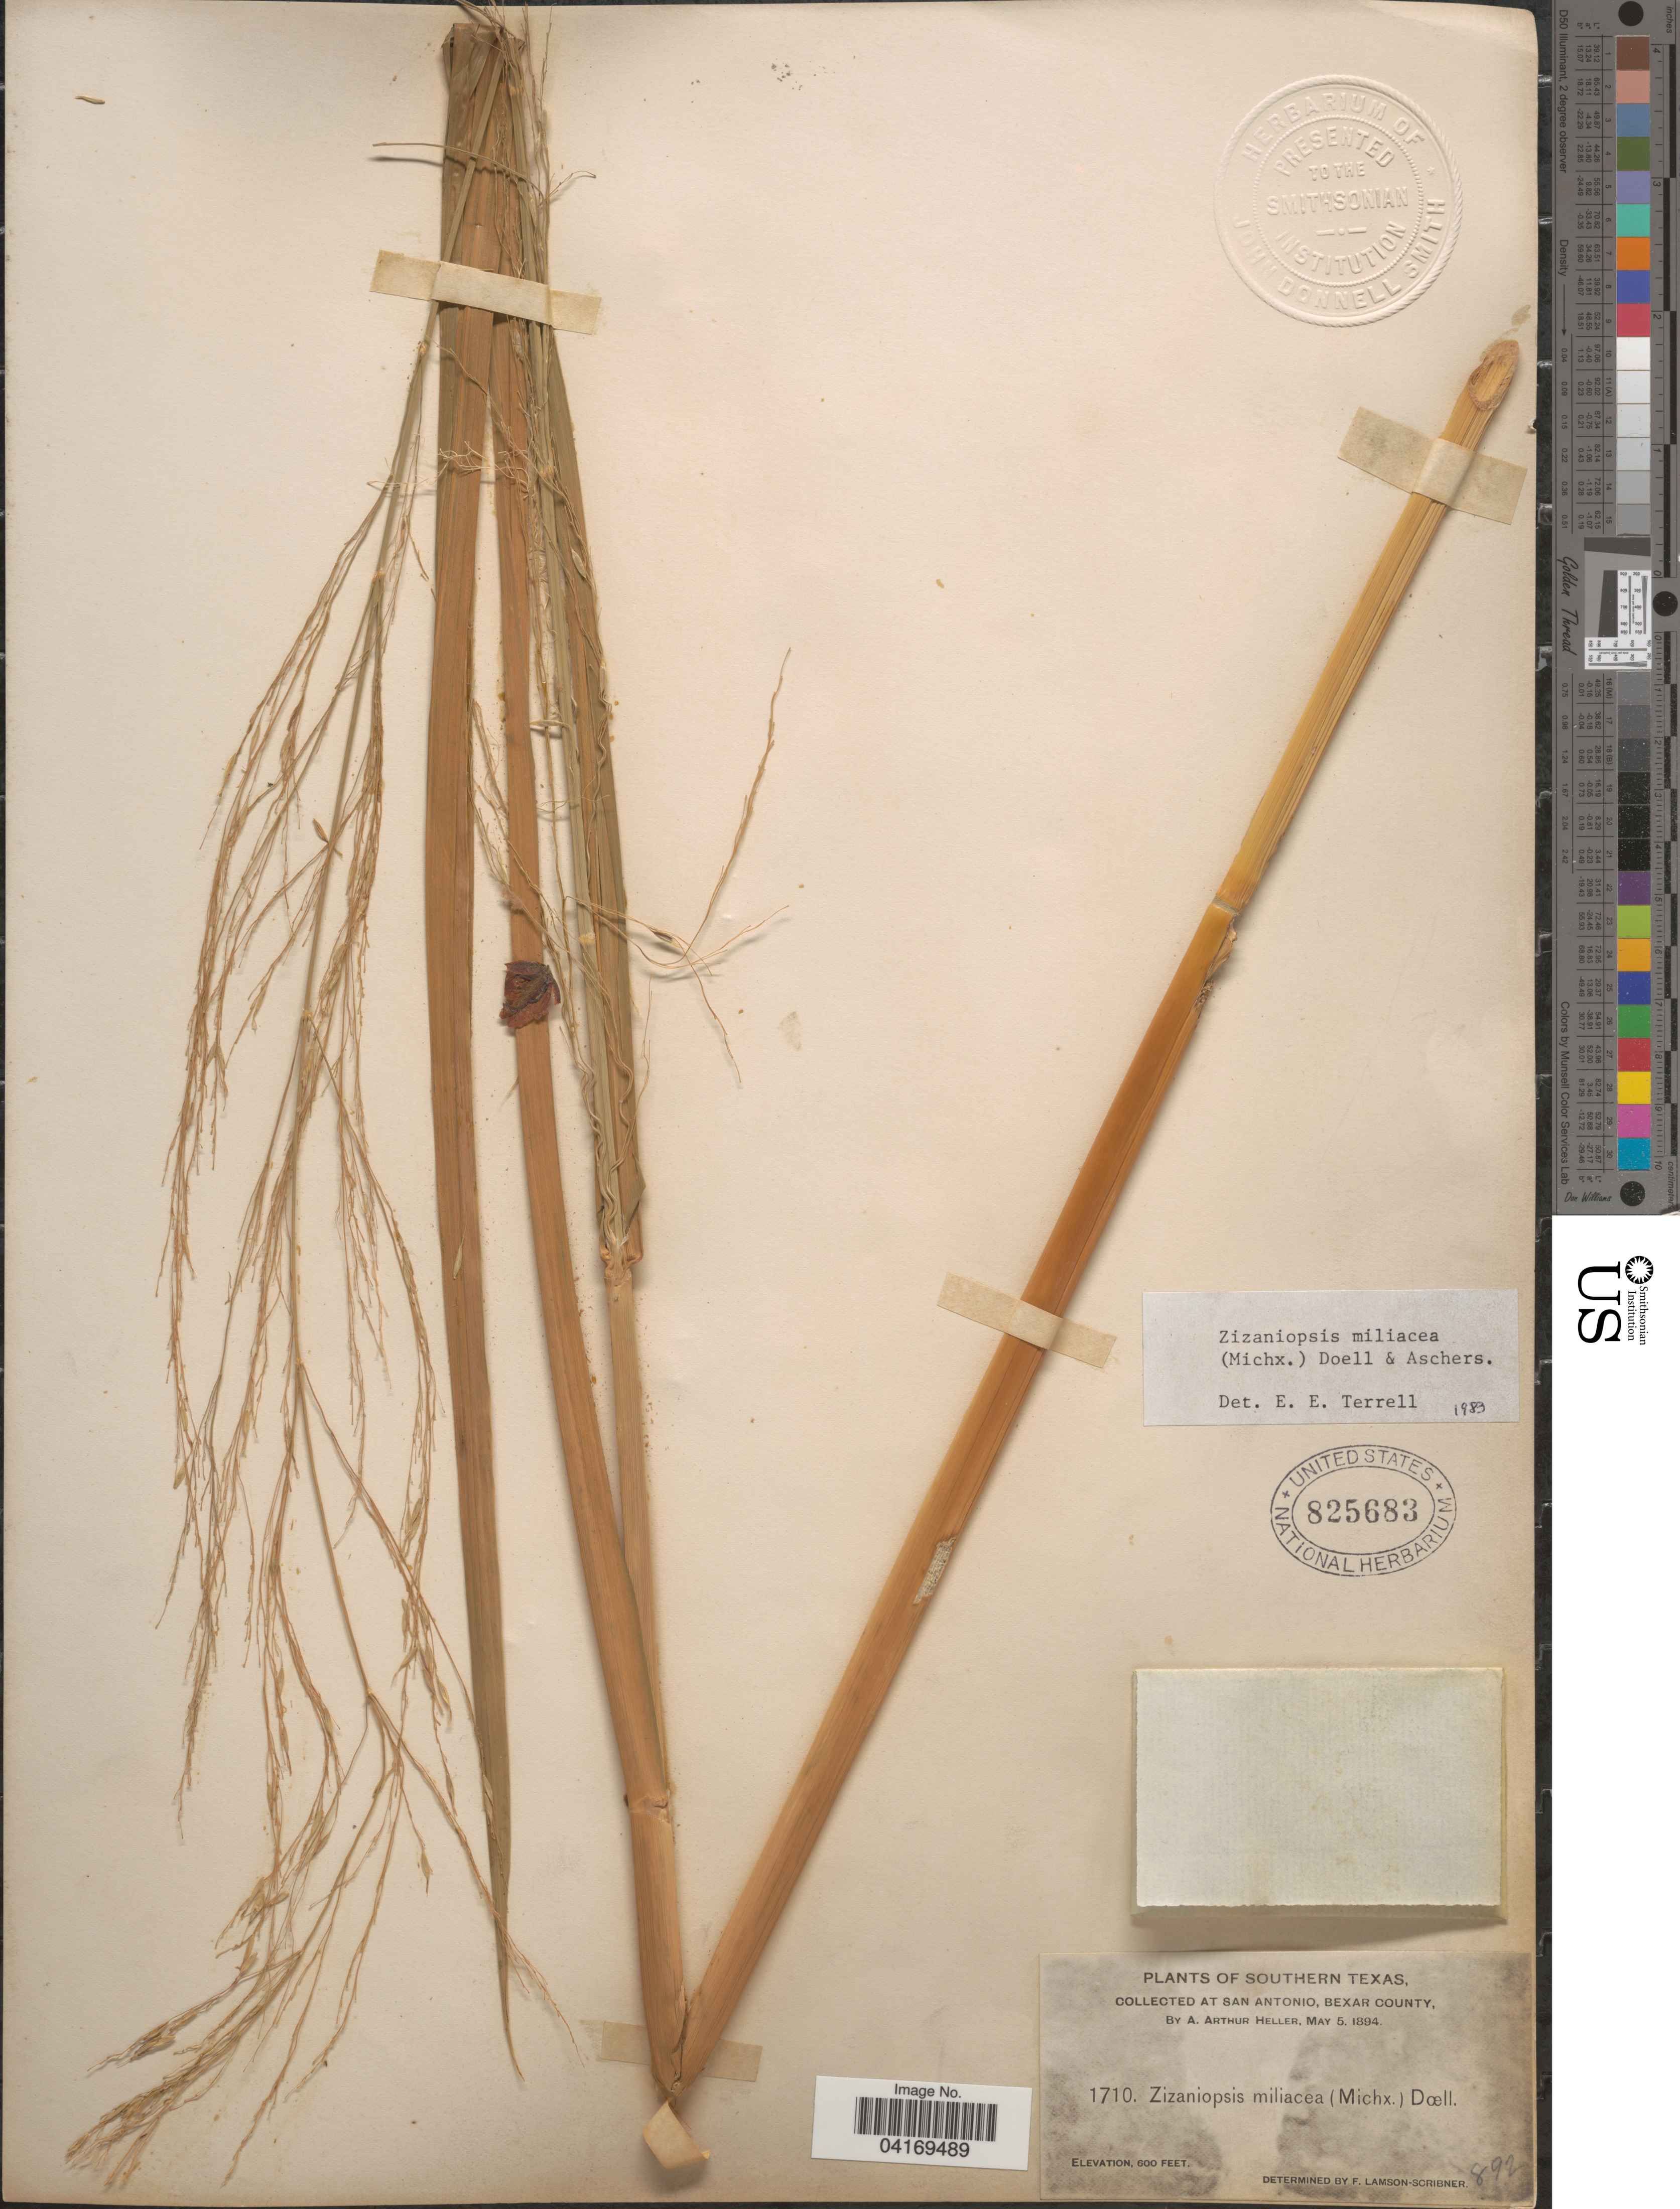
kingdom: Plantae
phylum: Tracheophyta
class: Liliopsida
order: Poales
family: Poaceae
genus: Zizaniopsis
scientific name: Zizaniopsis miliacea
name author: (Michx.) Döll & Asch.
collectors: A. A. Heller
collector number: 1710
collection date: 1894-05-05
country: United States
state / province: Texas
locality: Southern Texas, at San Antonio, Bexar County.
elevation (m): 183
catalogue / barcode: US 825683